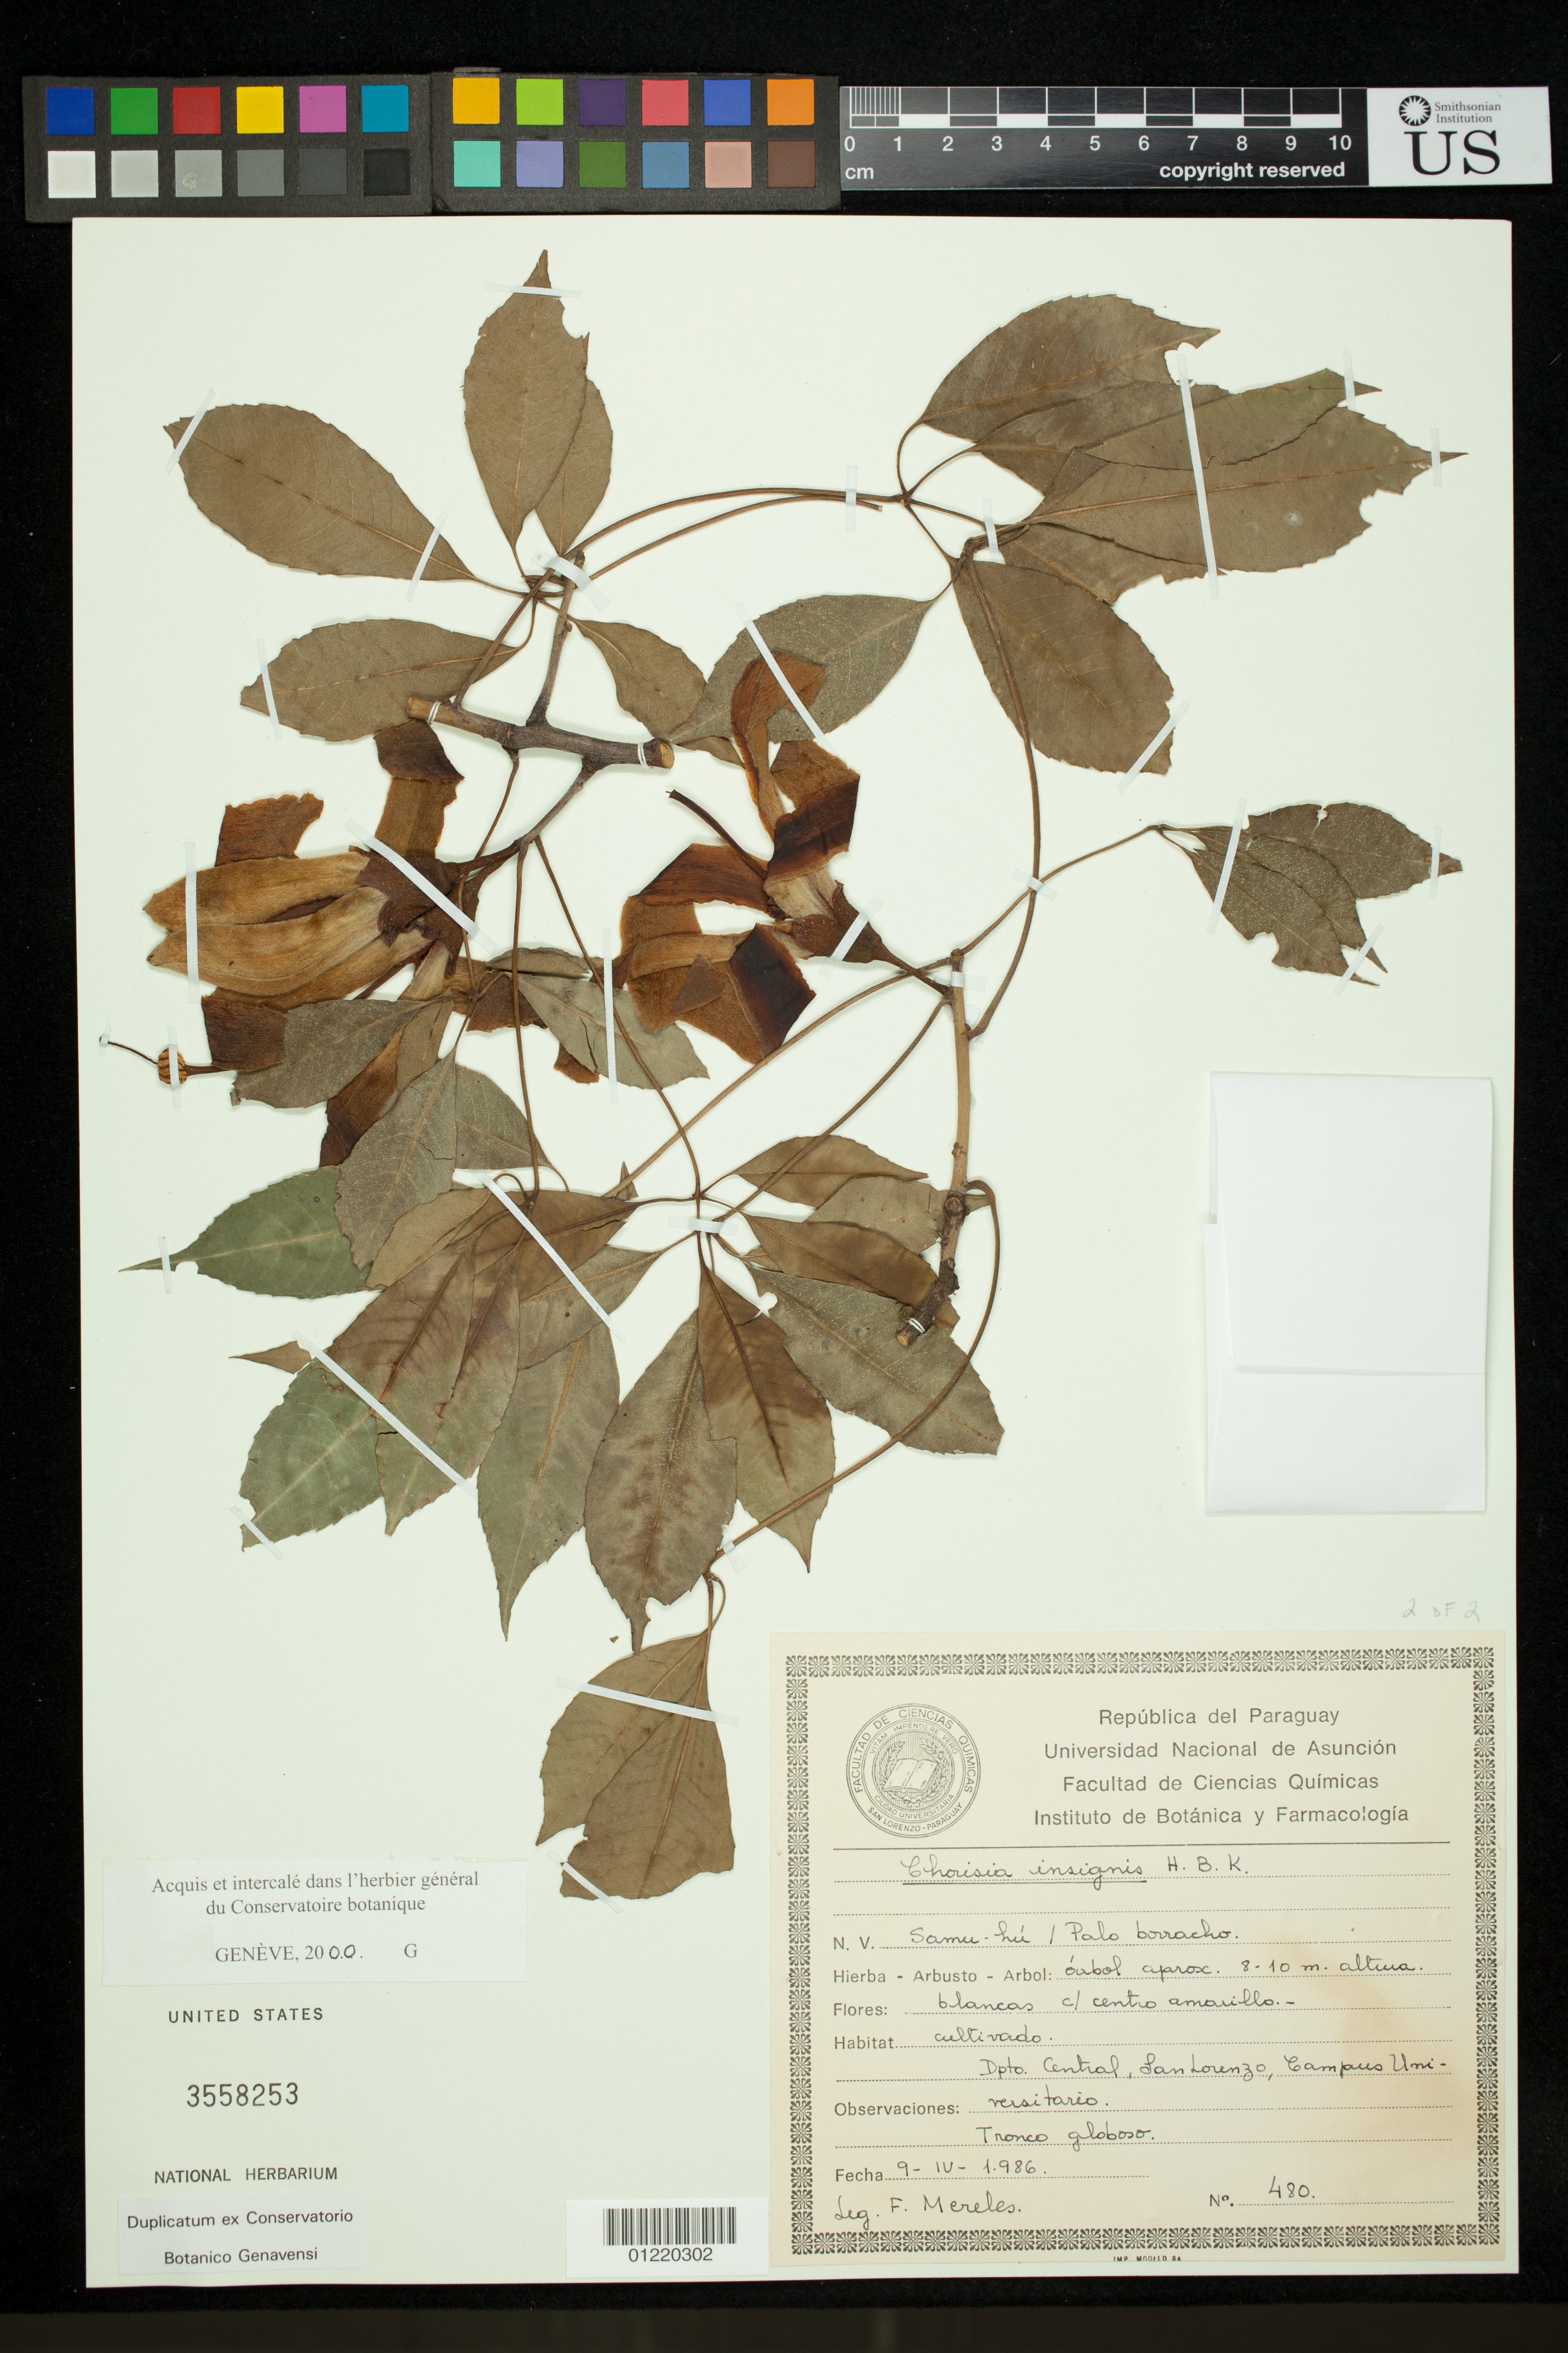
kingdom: Plantae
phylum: Tracheophyta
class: Magnoliopsida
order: Malvales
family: Malvaceae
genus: Ceiba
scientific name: Ceiba speciosa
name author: (A. St.-Hil.) Ravenna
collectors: F. Mereles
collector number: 480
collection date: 1986-04-09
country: Paraguay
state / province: Central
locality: San Lorenzo, Campus Uni.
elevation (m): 8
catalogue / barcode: US 3558253